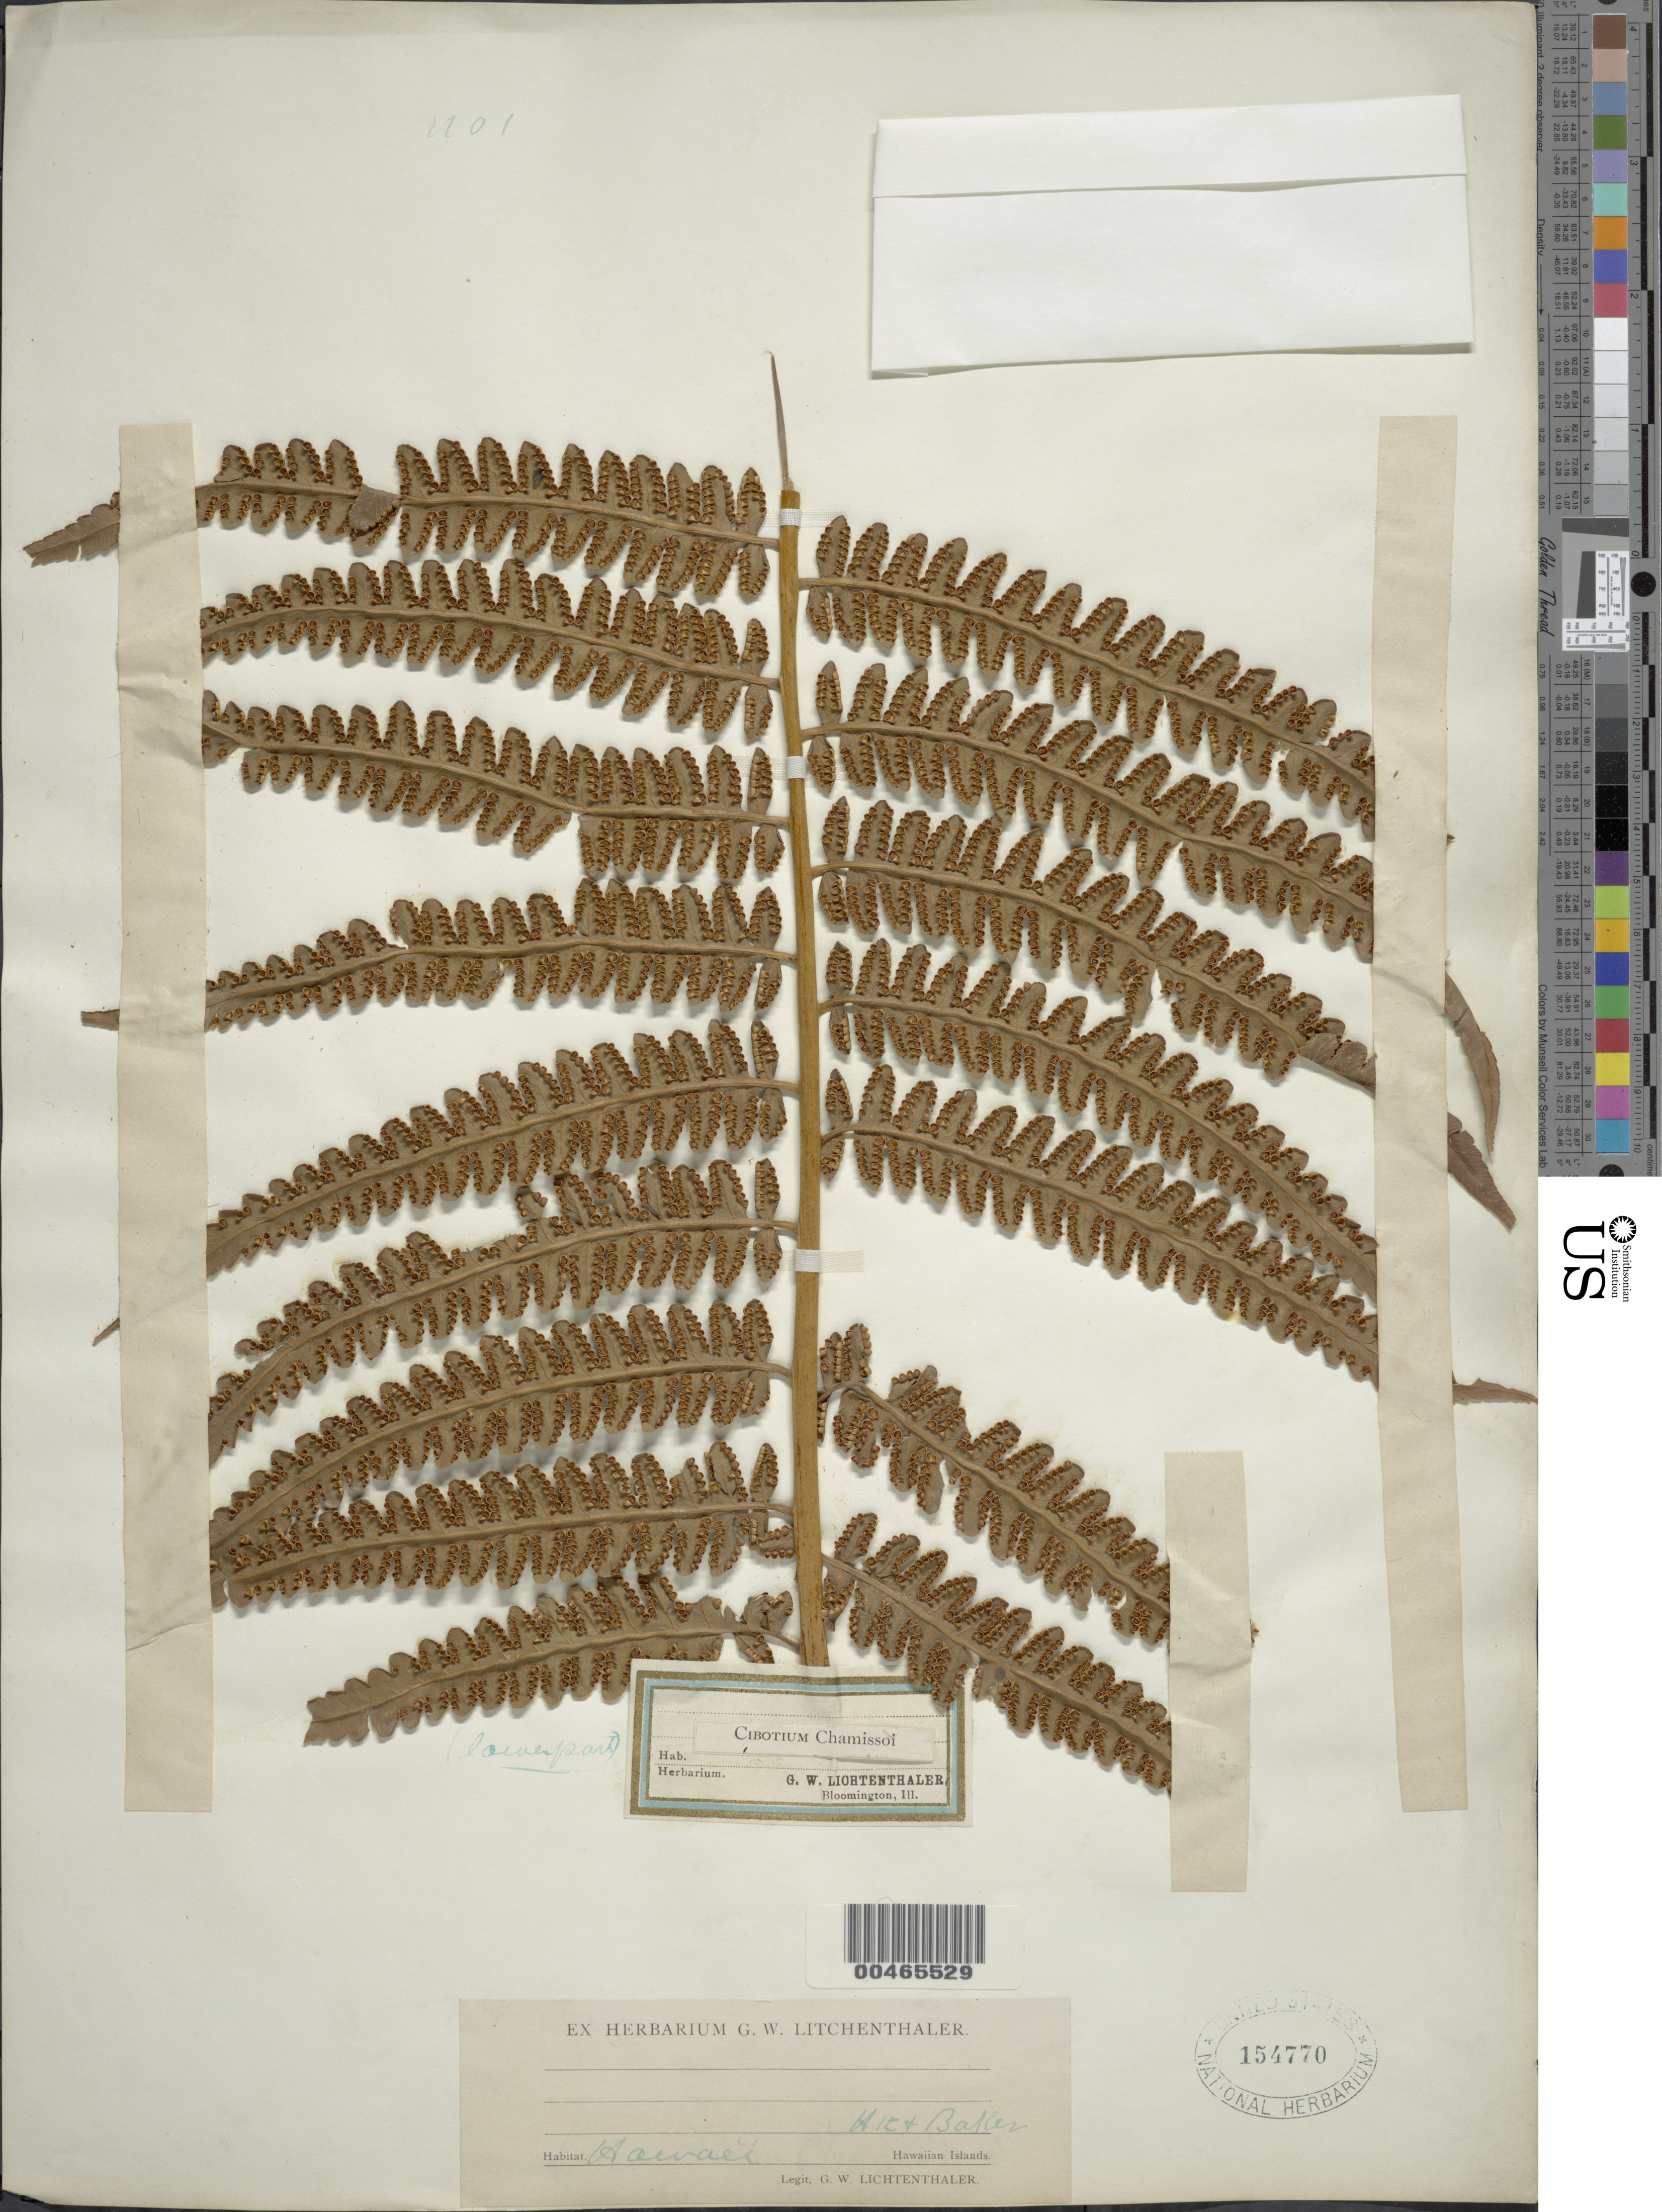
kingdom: Plantae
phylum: Tracheophyta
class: Polypodiopsida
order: Cyatheales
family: Cibotiaceae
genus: Cibotium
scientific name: Cibotium menziesii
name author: Hook.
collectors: G. Lichtenthaler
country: United States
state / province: Hawaii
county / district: Kauai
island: Kaua'i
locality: Hawaiian Islands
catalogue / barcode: US 154770